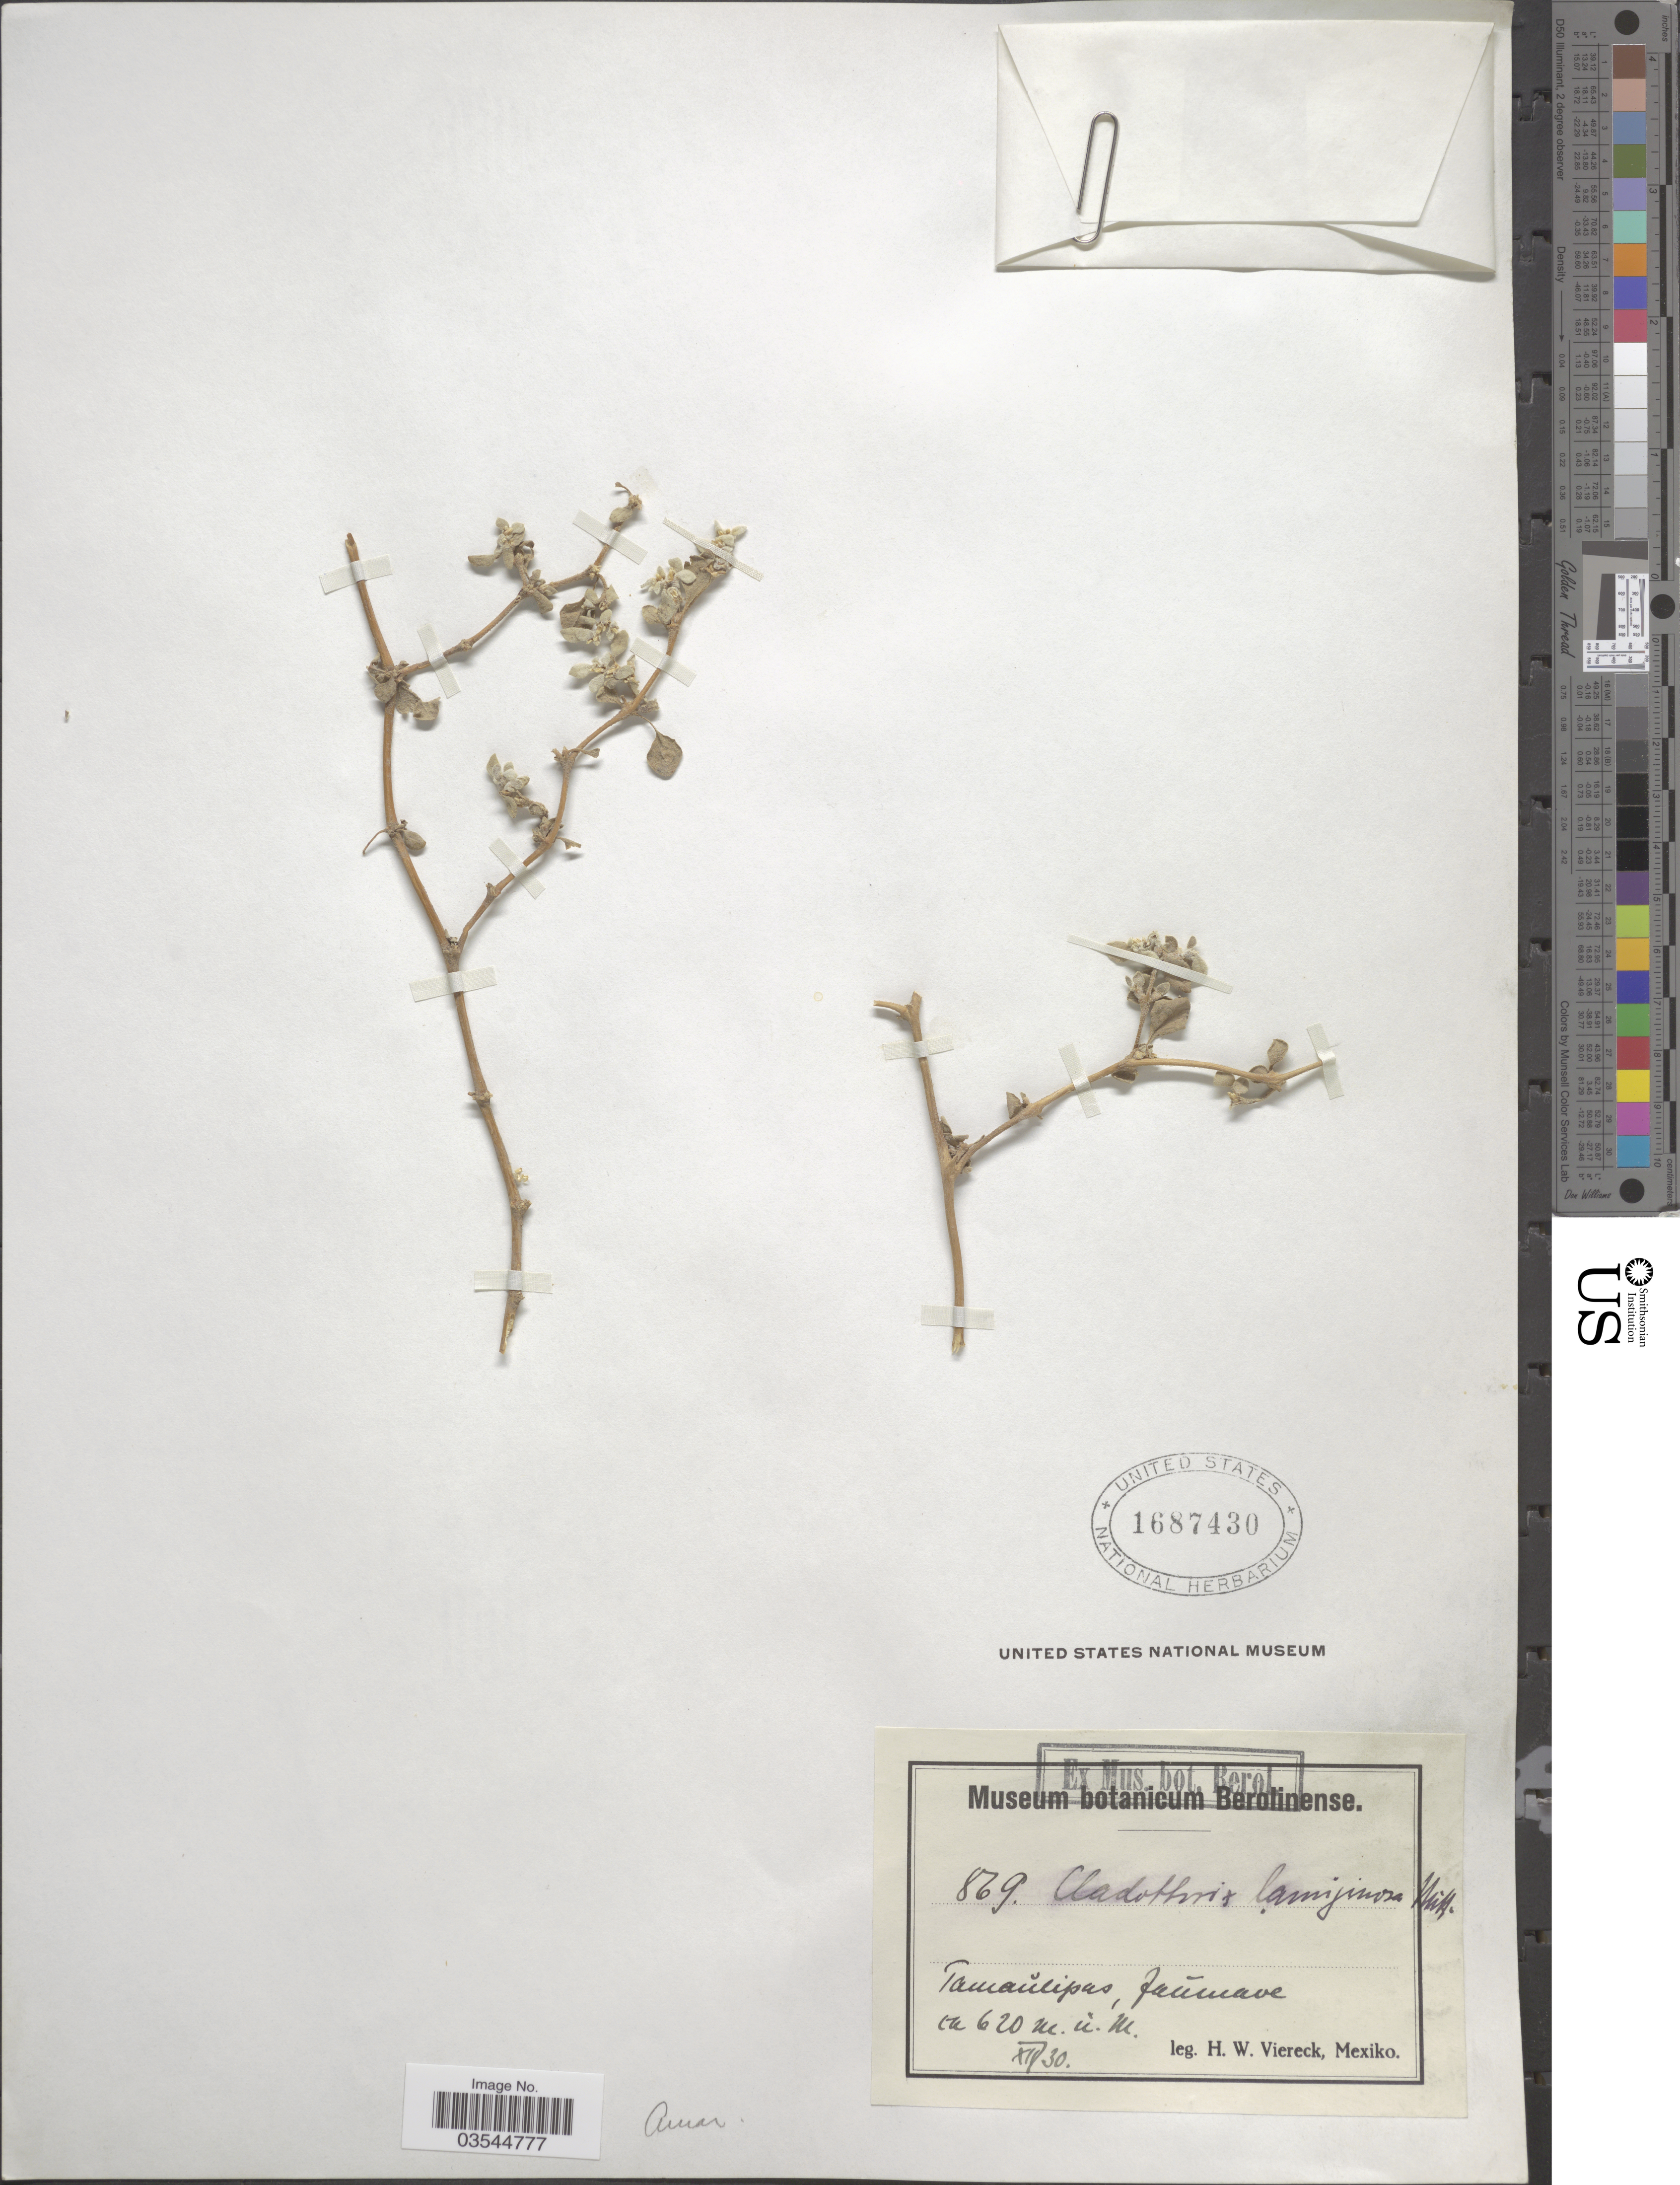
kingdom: Plantae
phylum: Tracheophyta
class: Magnoliopsida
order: Caryophyllales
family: Amaranthaceae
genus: Tidestromia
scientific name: Tidestromia lanuginosa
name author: (Nutt.) Standl.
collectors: H. W. Viereck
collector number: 869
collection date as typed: Transcribed d/m/y: /12/30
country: Mexico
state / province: Tamaulipas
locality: Jaumave.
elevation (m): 620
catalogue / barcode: US 1687430